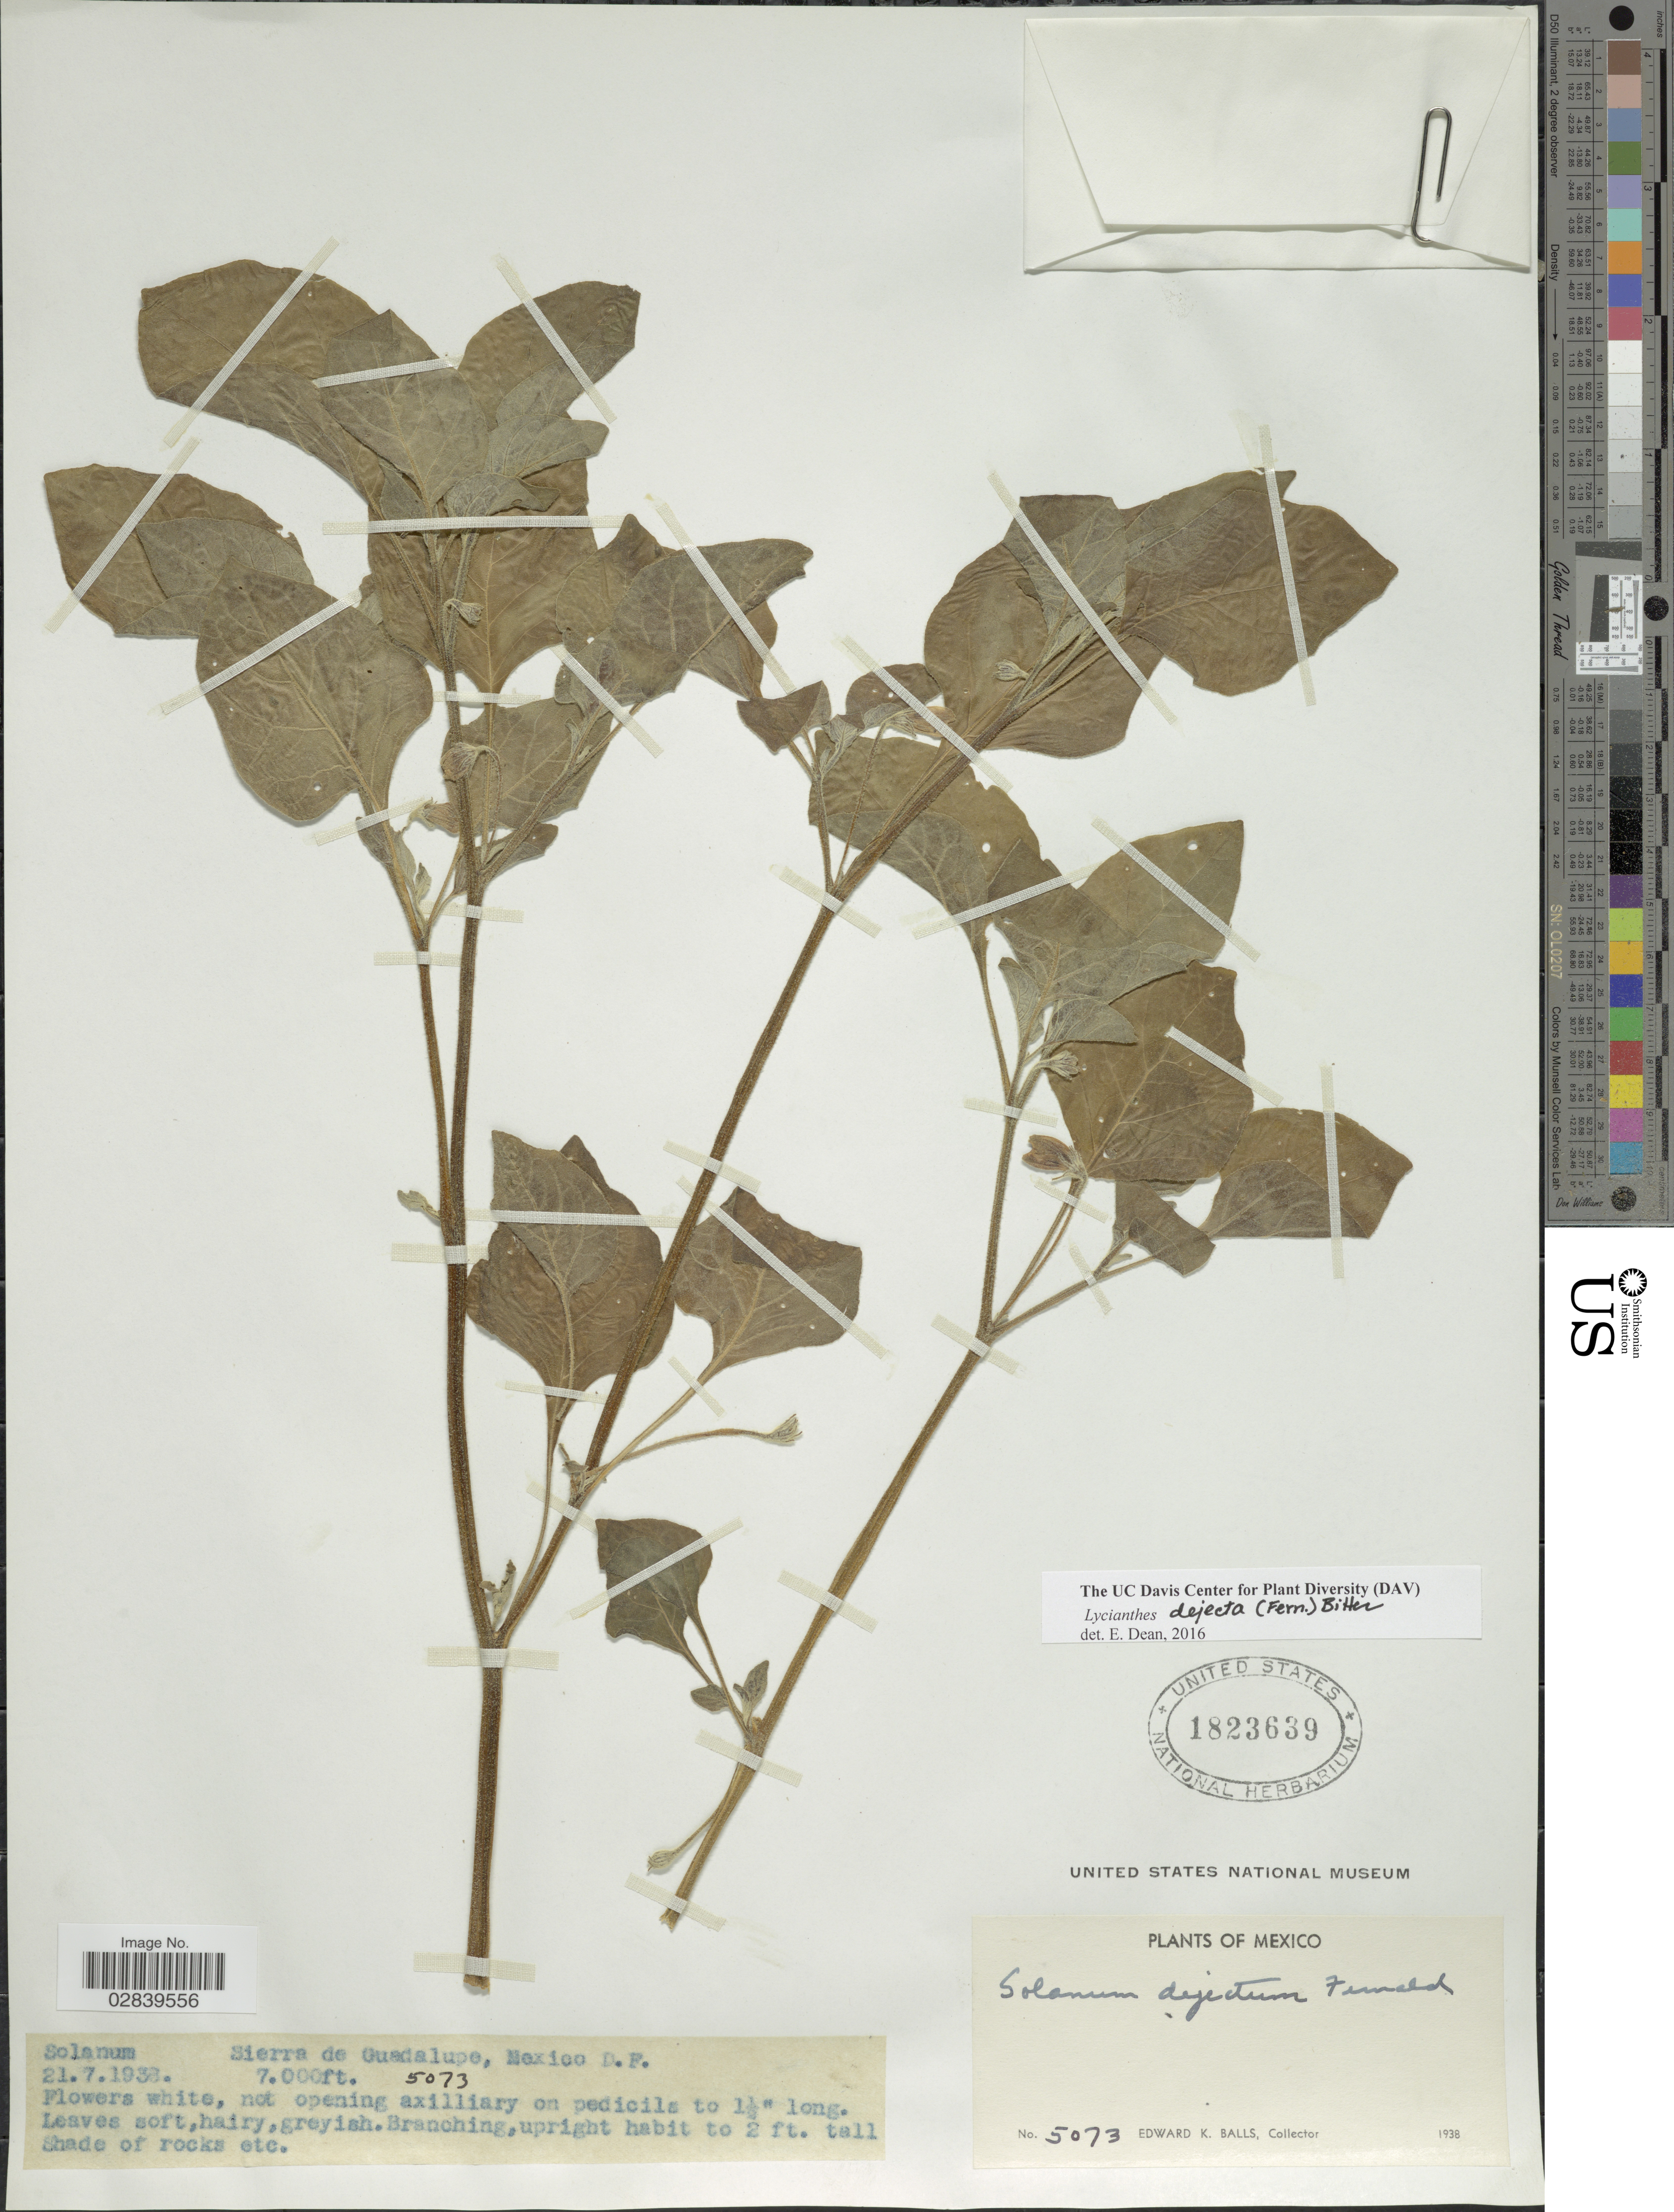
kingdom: Plantae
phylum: Tracheophyta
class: Magnoliopsida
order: Solanales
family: Solanaceae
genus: Lycianthes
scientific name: Lycianthes dejecta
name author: (Fernald) Bitter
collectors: E. K. Balls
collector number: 5073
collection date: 1938-07-21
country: Mexico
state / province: Distrito Federal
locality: Sierra de Guadalupe, D.F.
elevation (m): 2134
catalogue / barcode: US 1823639